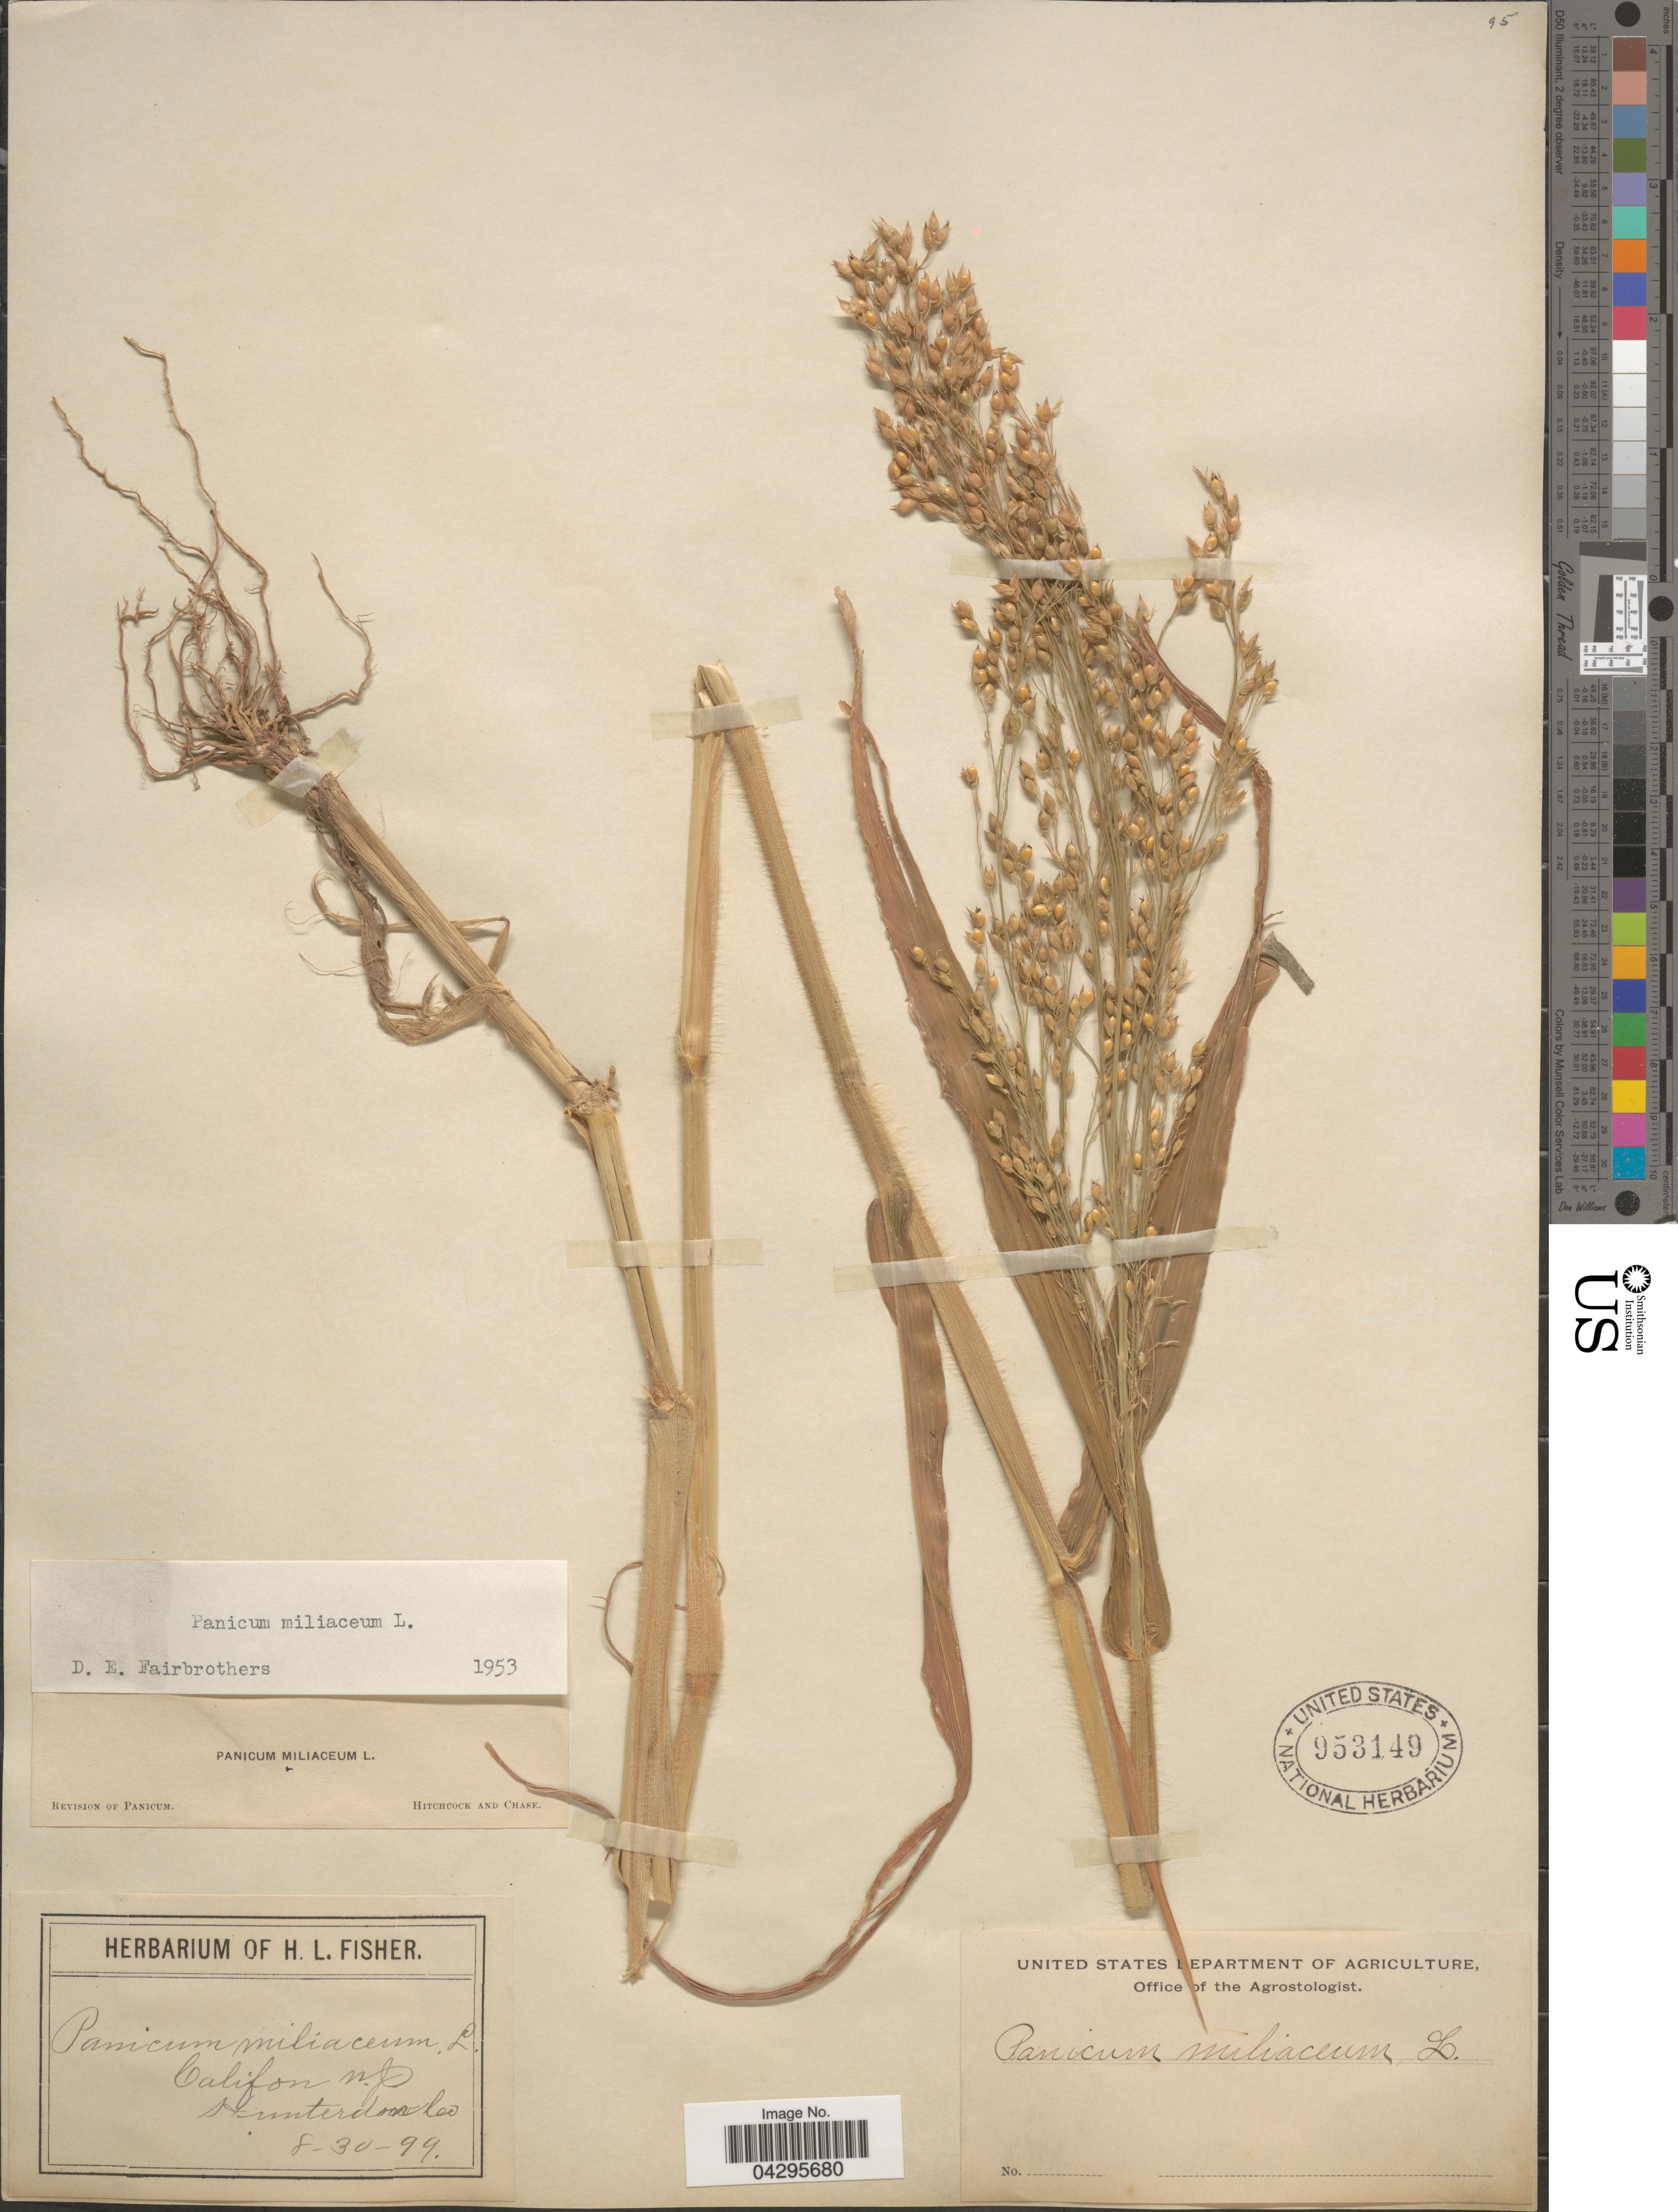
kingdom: Plantae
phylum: Tracheophyta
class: Liliopsida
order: Poales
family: Poaceae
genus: Panicum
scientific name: Panicum miliaceum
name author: L.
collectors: ex herb. of H. L. Fisher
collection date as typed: Transcribed d/m/y: 30/8/99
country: United States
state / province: New Jersey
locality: Califon Hunterdon Co.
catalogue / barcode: US 953149